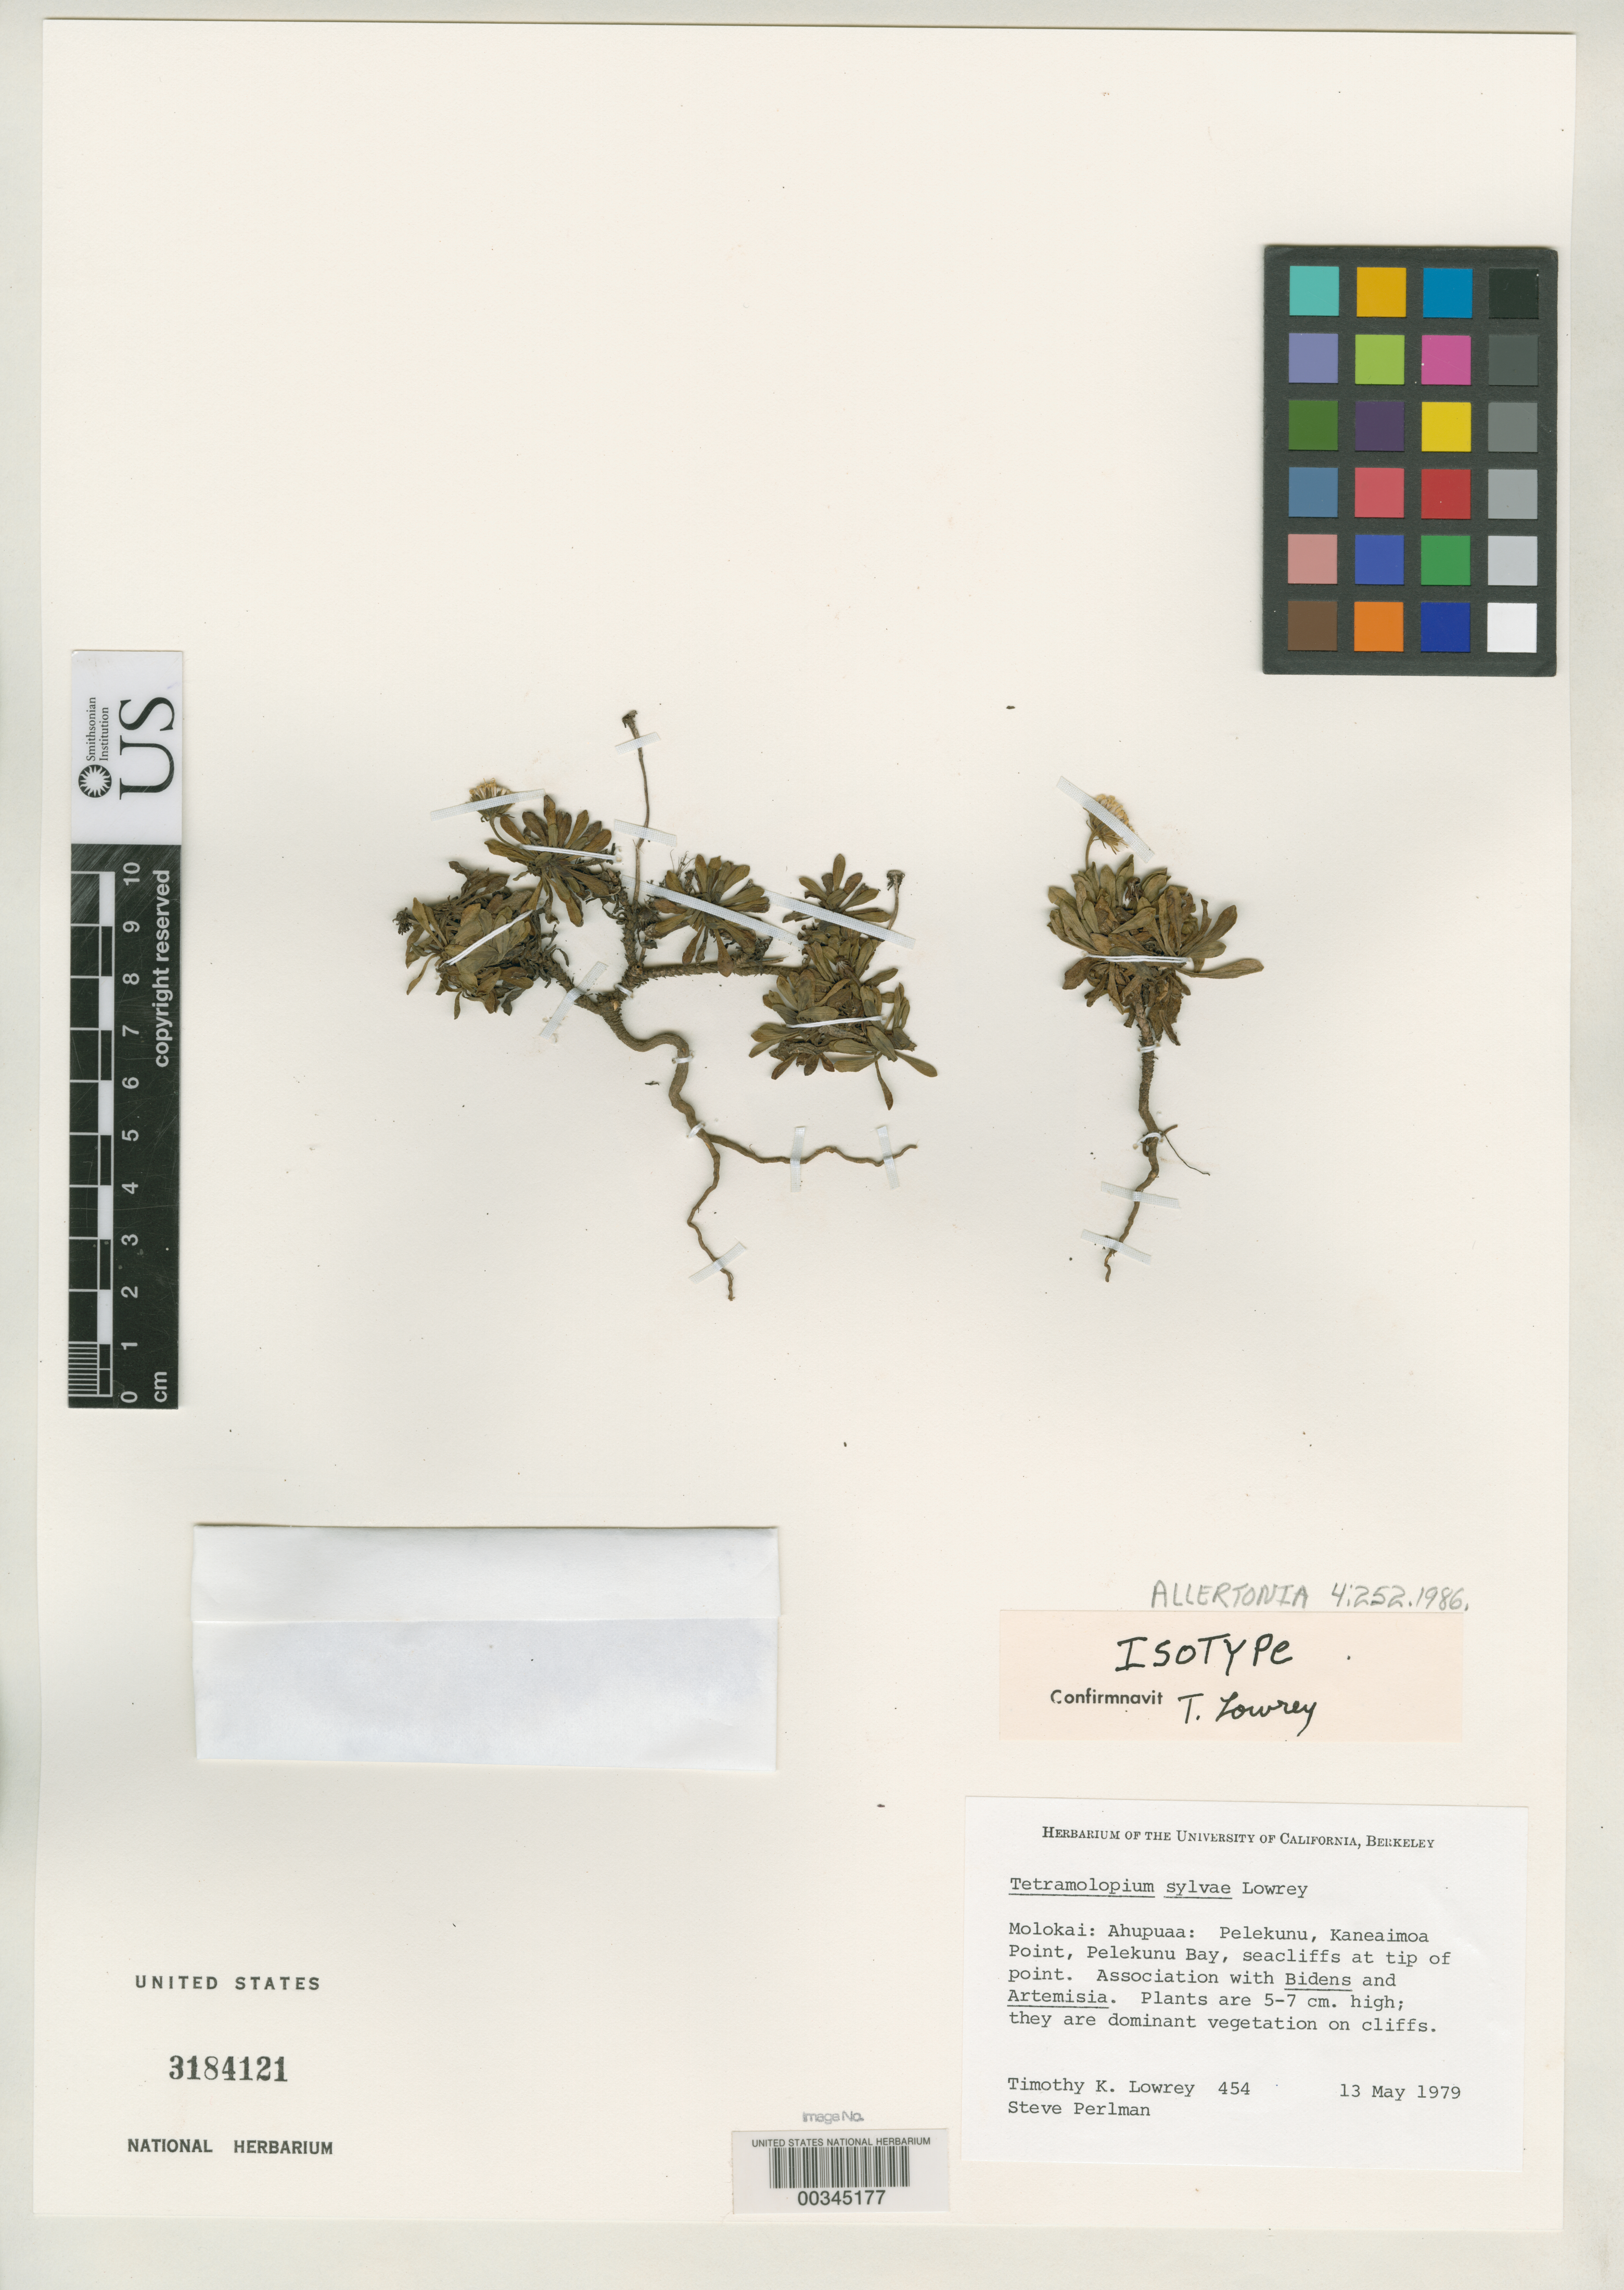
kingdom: Plantae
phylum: Tracheophyta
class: Magnoliopsida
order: Asterales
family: Asteraceae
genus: Tetramolopium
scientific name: Tetramolopium sylvae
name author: T.K. Lowery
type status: Isotype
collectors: T. K. Lowrey & S. P. Perlman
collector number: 454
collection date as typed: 13 May 1979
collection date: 1979-05-13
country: United States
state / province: Hawaii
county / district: Maui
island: Moloka'i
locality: Ahupuaa, Pelekuna, Kaneaimoa Point, Pelekunu Bay, seacliffs at tip of point.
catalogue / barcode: US 3184121